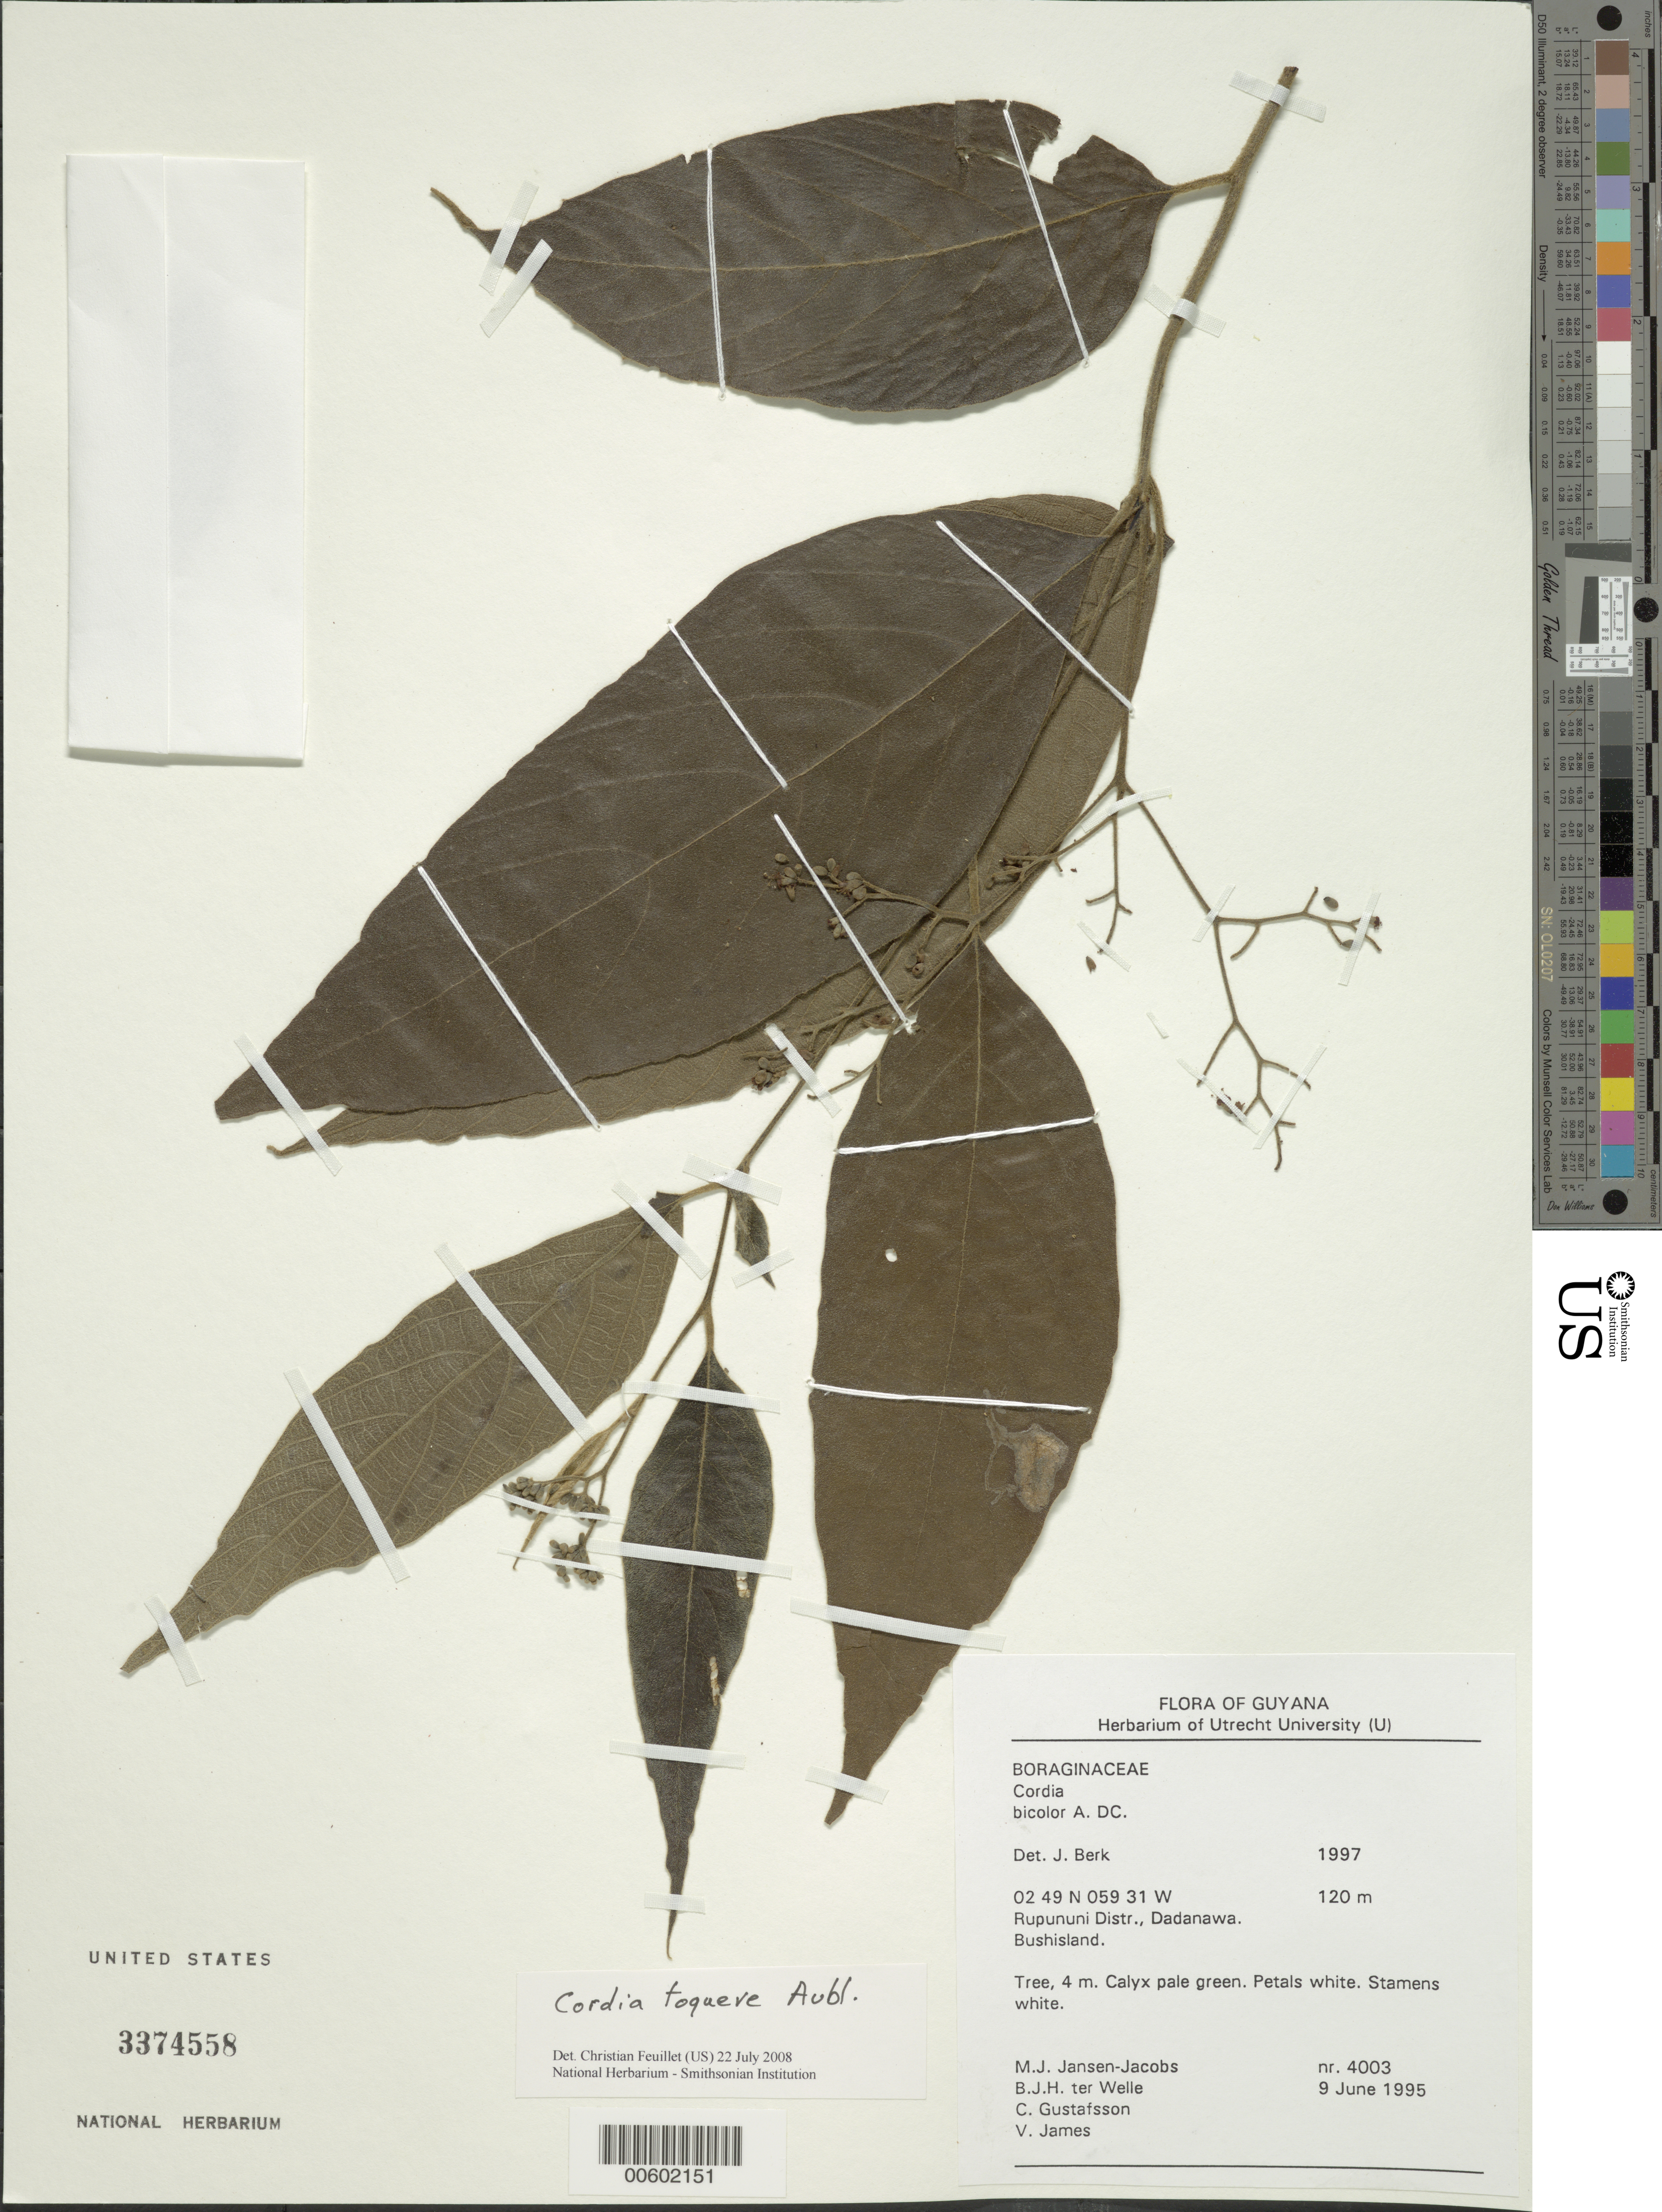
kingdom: Plantae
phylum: Tracheophyta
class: Magnoliopsida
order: Boraginales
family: Cordiaceae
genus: Cordia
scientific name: Cordia bicolor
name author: A. DC.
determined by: Berk, J.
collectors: M. J. Jansen-Jacobs, B. Welle, C. G. Gustafsson & V. James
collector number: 4003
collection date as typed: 9-Jun-95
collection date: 1995-06-09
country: Guyana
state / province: U. Takutu-U. Essequibo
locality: Dadanawa, Rupununi River, Rupununi District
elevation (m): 120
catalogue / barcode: US 3374558